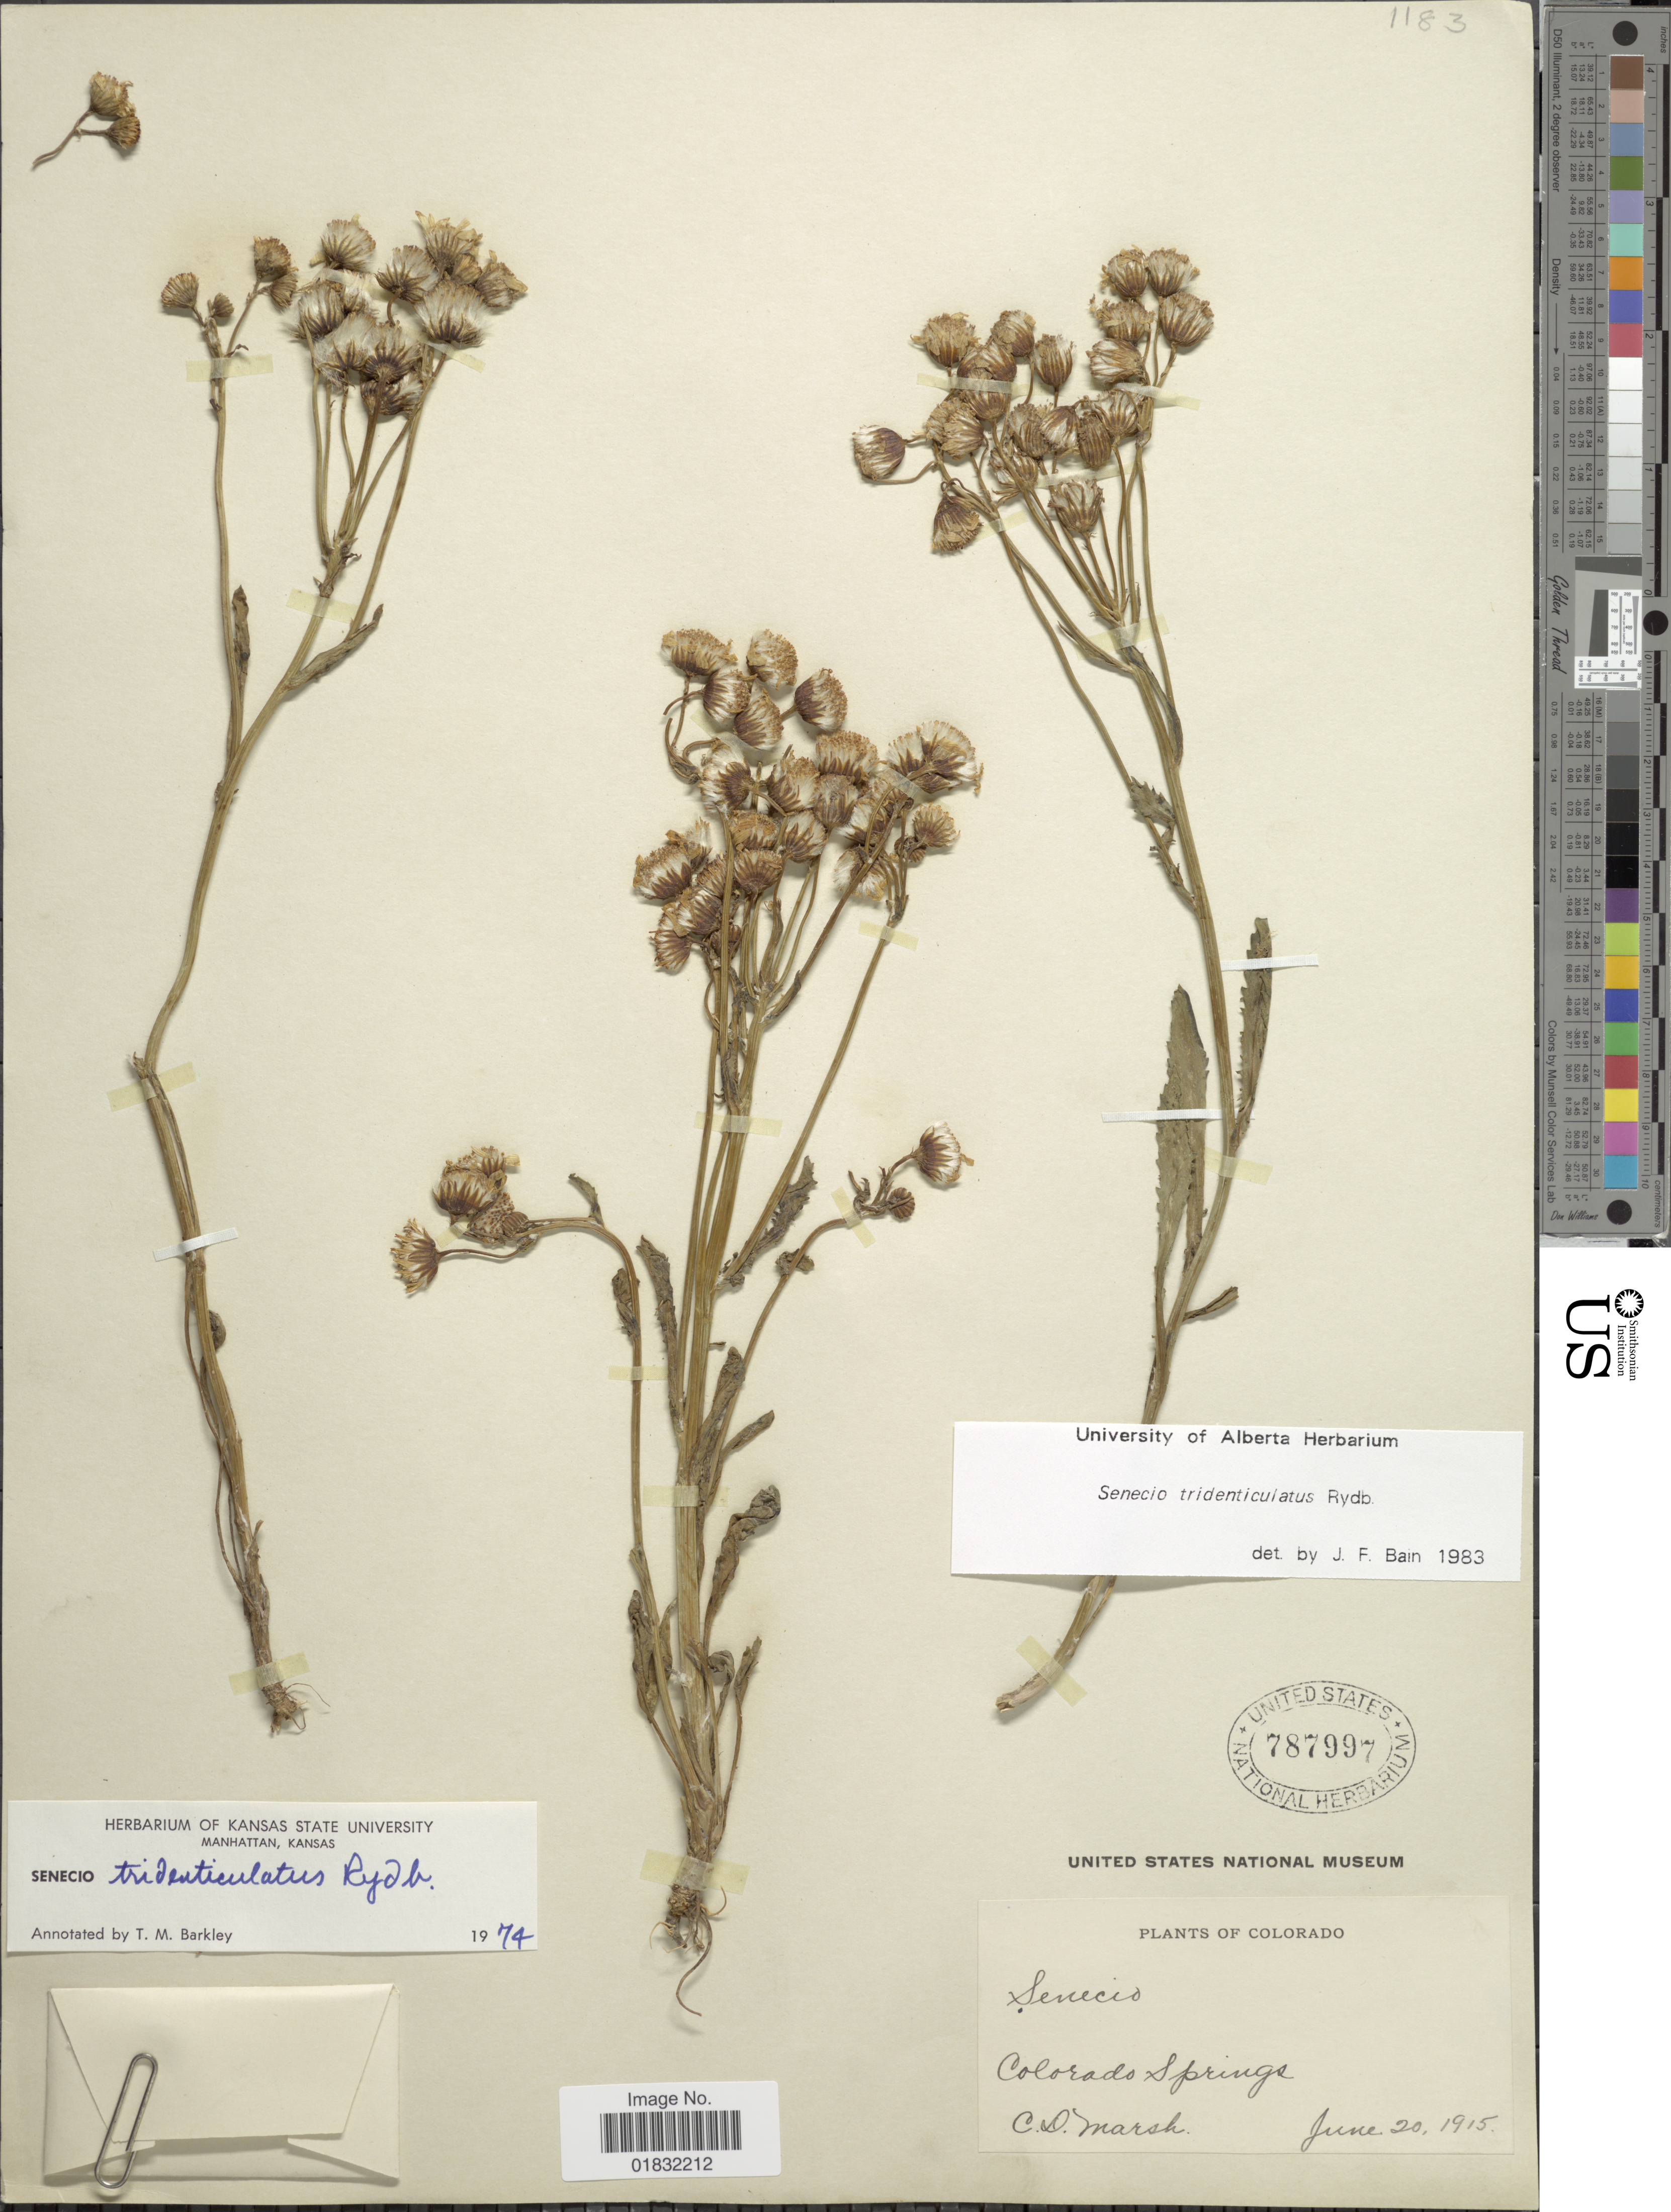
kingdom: Plantae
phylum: Tracheophyta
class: Magnoliopsida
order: Asterales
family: Asteraceae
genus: Packera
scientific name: Packera tridenticulata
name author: (Rydb.) W.A. Weber & Á. Löve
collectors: C. D. Marsh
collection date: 1915-06-20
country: United States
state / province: Colorado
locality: Colorado Springs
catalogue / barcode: US 787997